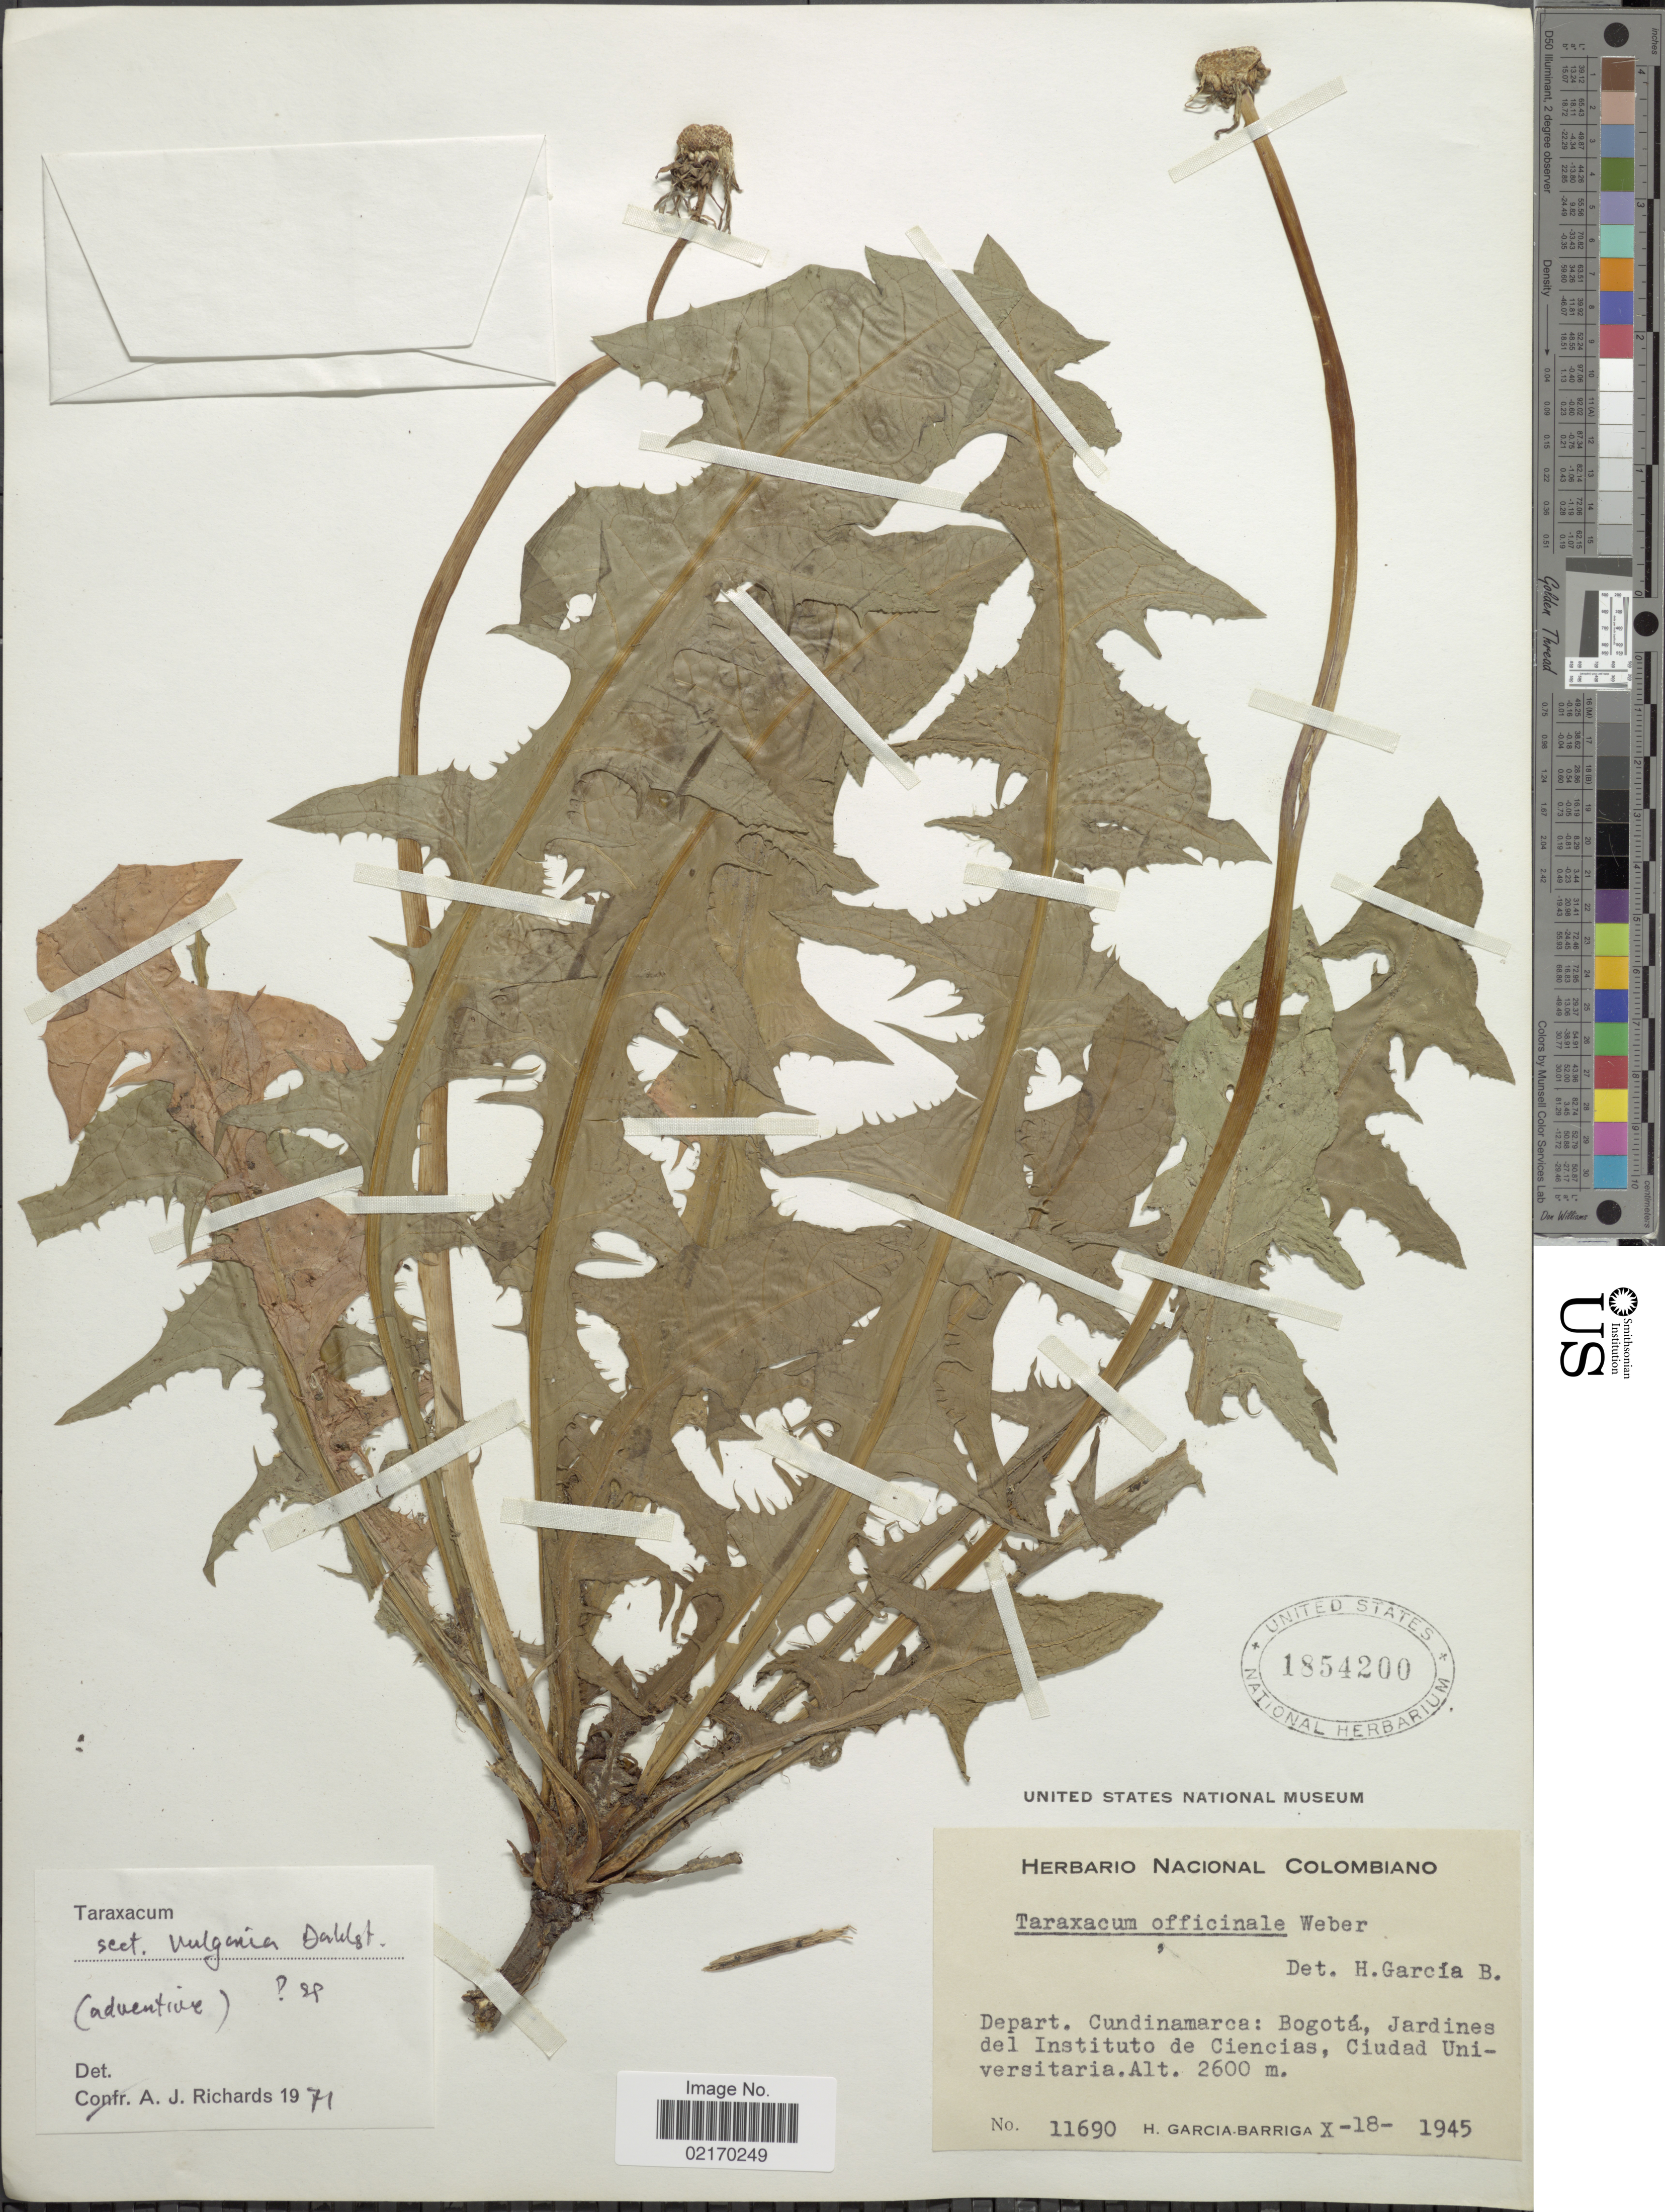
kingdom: Plantae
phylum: Tracheophyta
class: Magnoliopsida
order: Asterales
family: Asteraceae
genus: Taraxacum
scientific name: Taraxacum sp.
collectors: H. García Barriga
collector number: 11690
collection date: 1945-10-18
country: Colombia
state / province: Cundinamarca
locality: Bogota, Jardines del Instituto de Ciencias, Cuidad Universitaria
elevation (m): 2600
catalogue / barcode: US 1854200